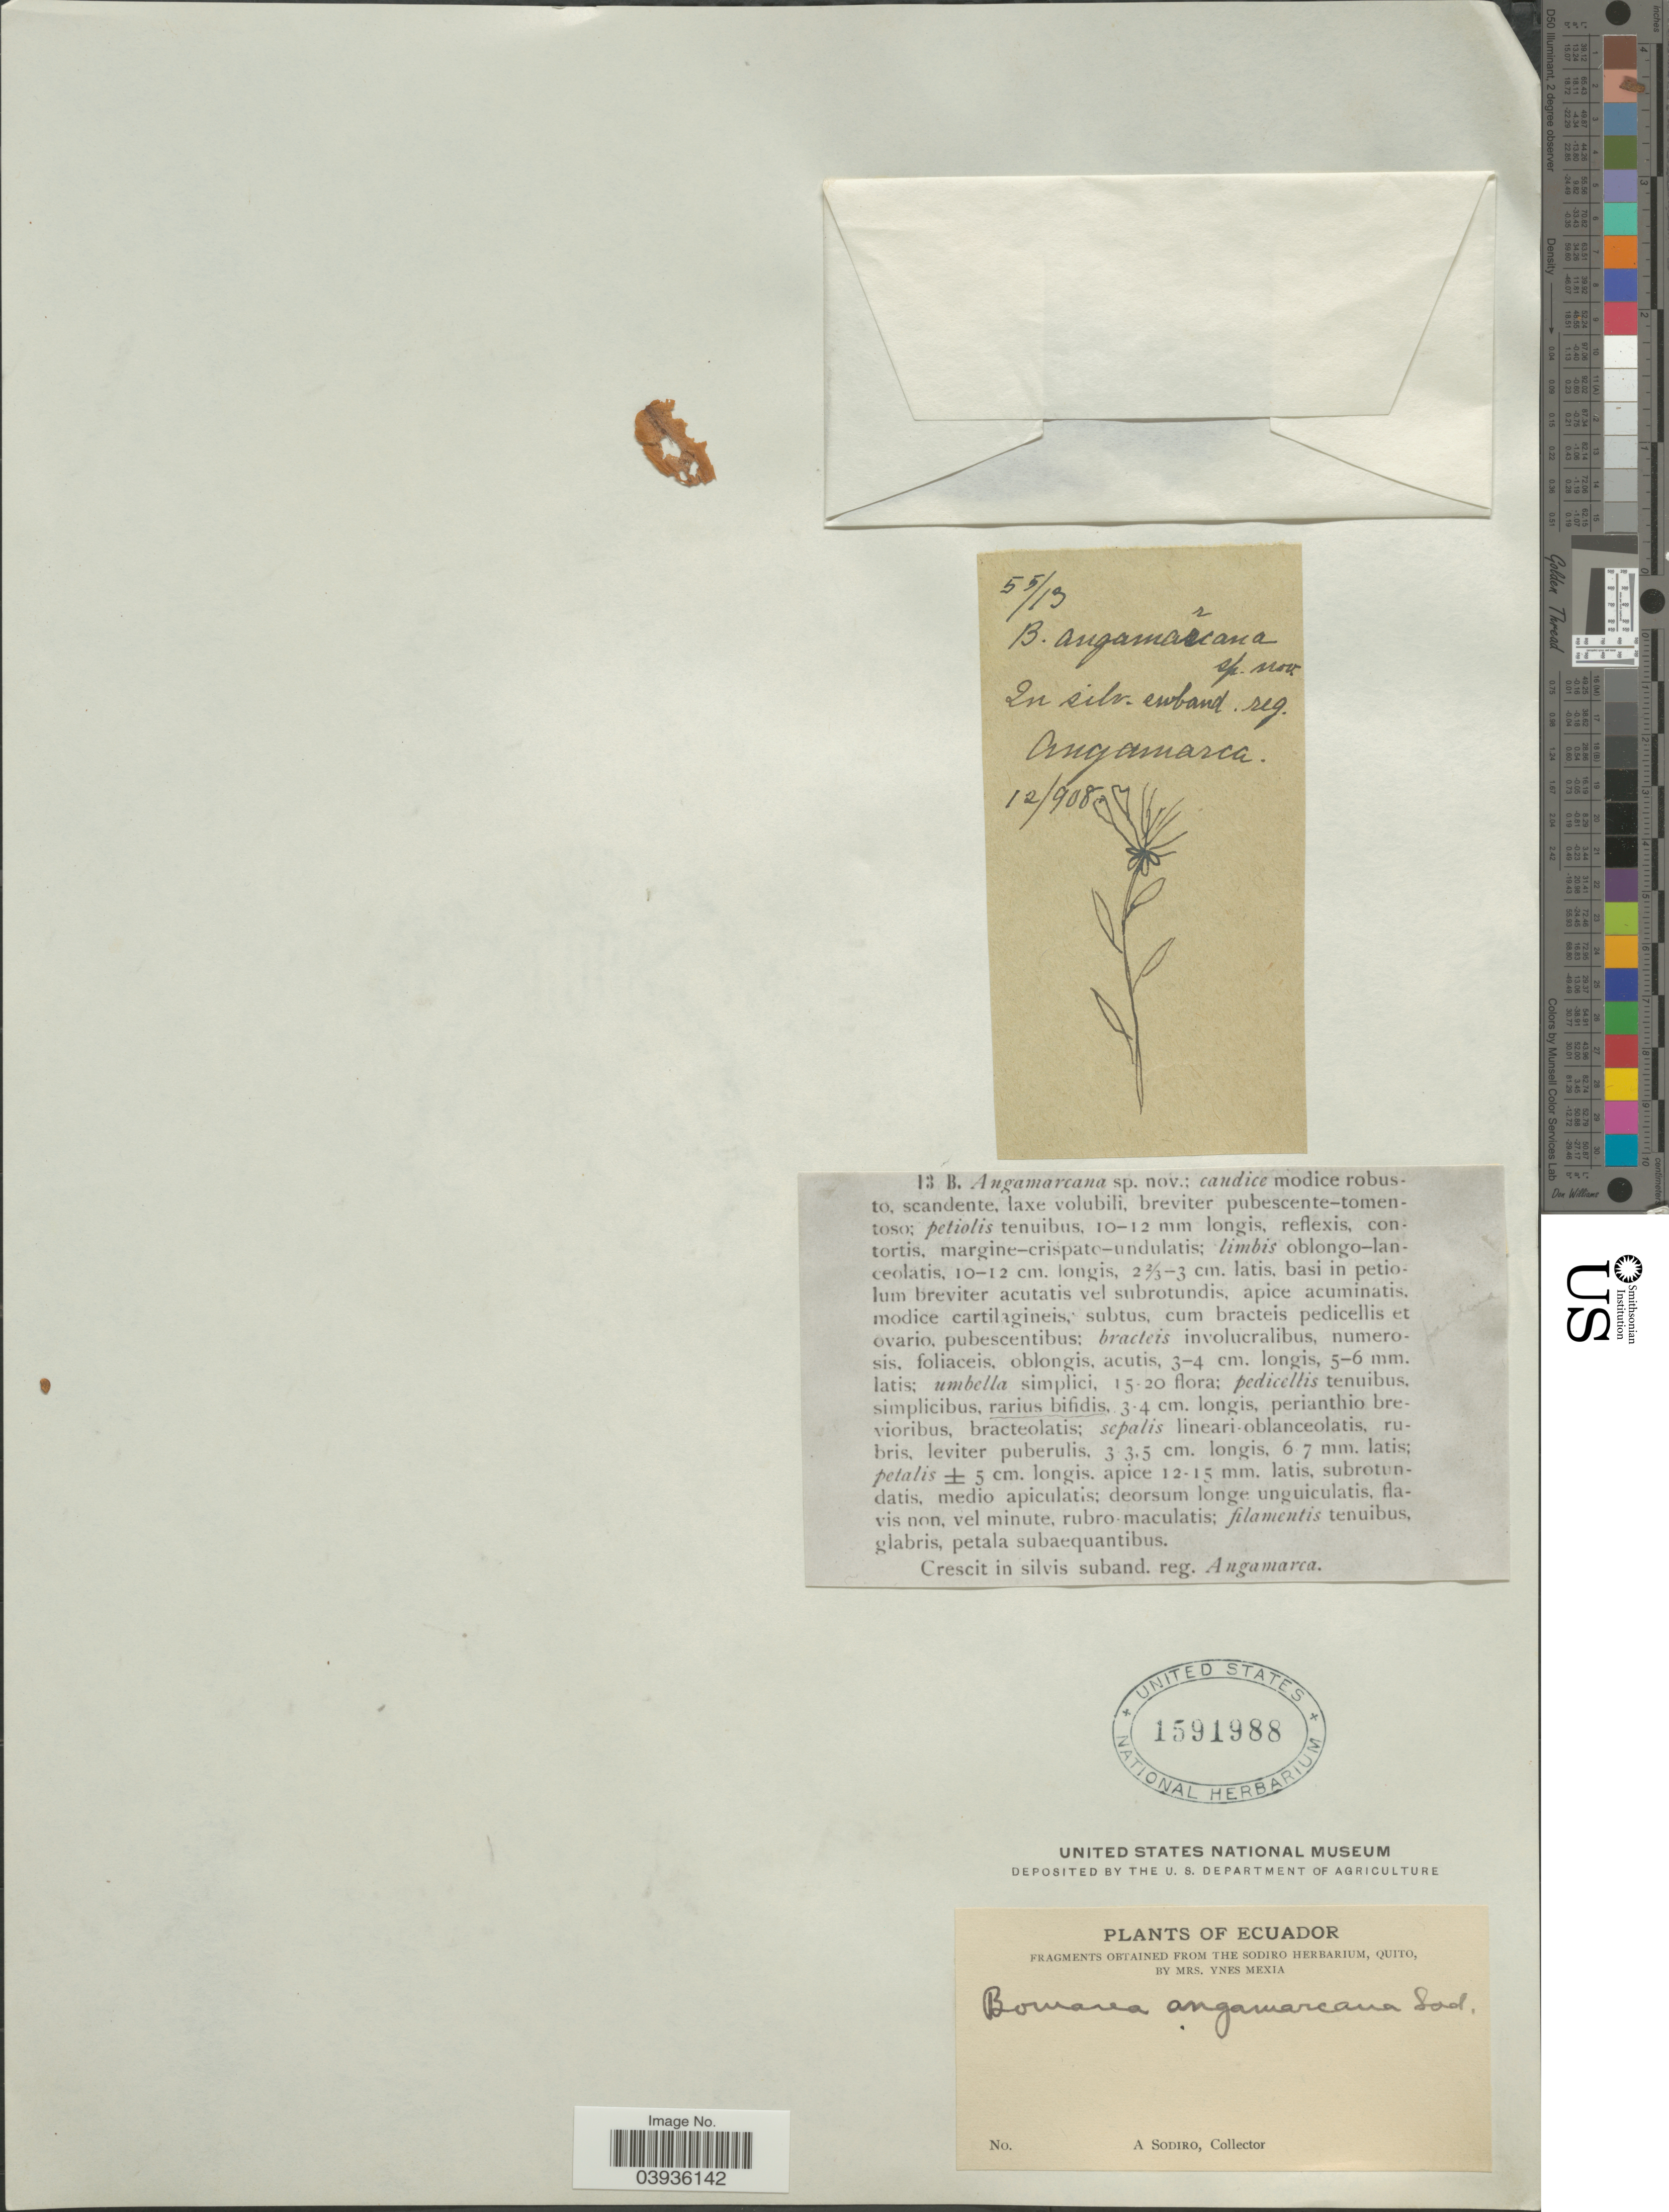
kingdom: Plantae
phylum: Tracheophyta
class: Liliopsida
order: Liliales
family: Alstroemeriaceae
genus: Bomarea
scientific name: Bomarea angamarcana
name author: Sodiro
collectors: A. Sodiro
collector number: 55/13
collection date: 1908-12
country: Ecuador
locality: In silvis suband. reg. Angamarca.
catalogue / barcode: US 1591988